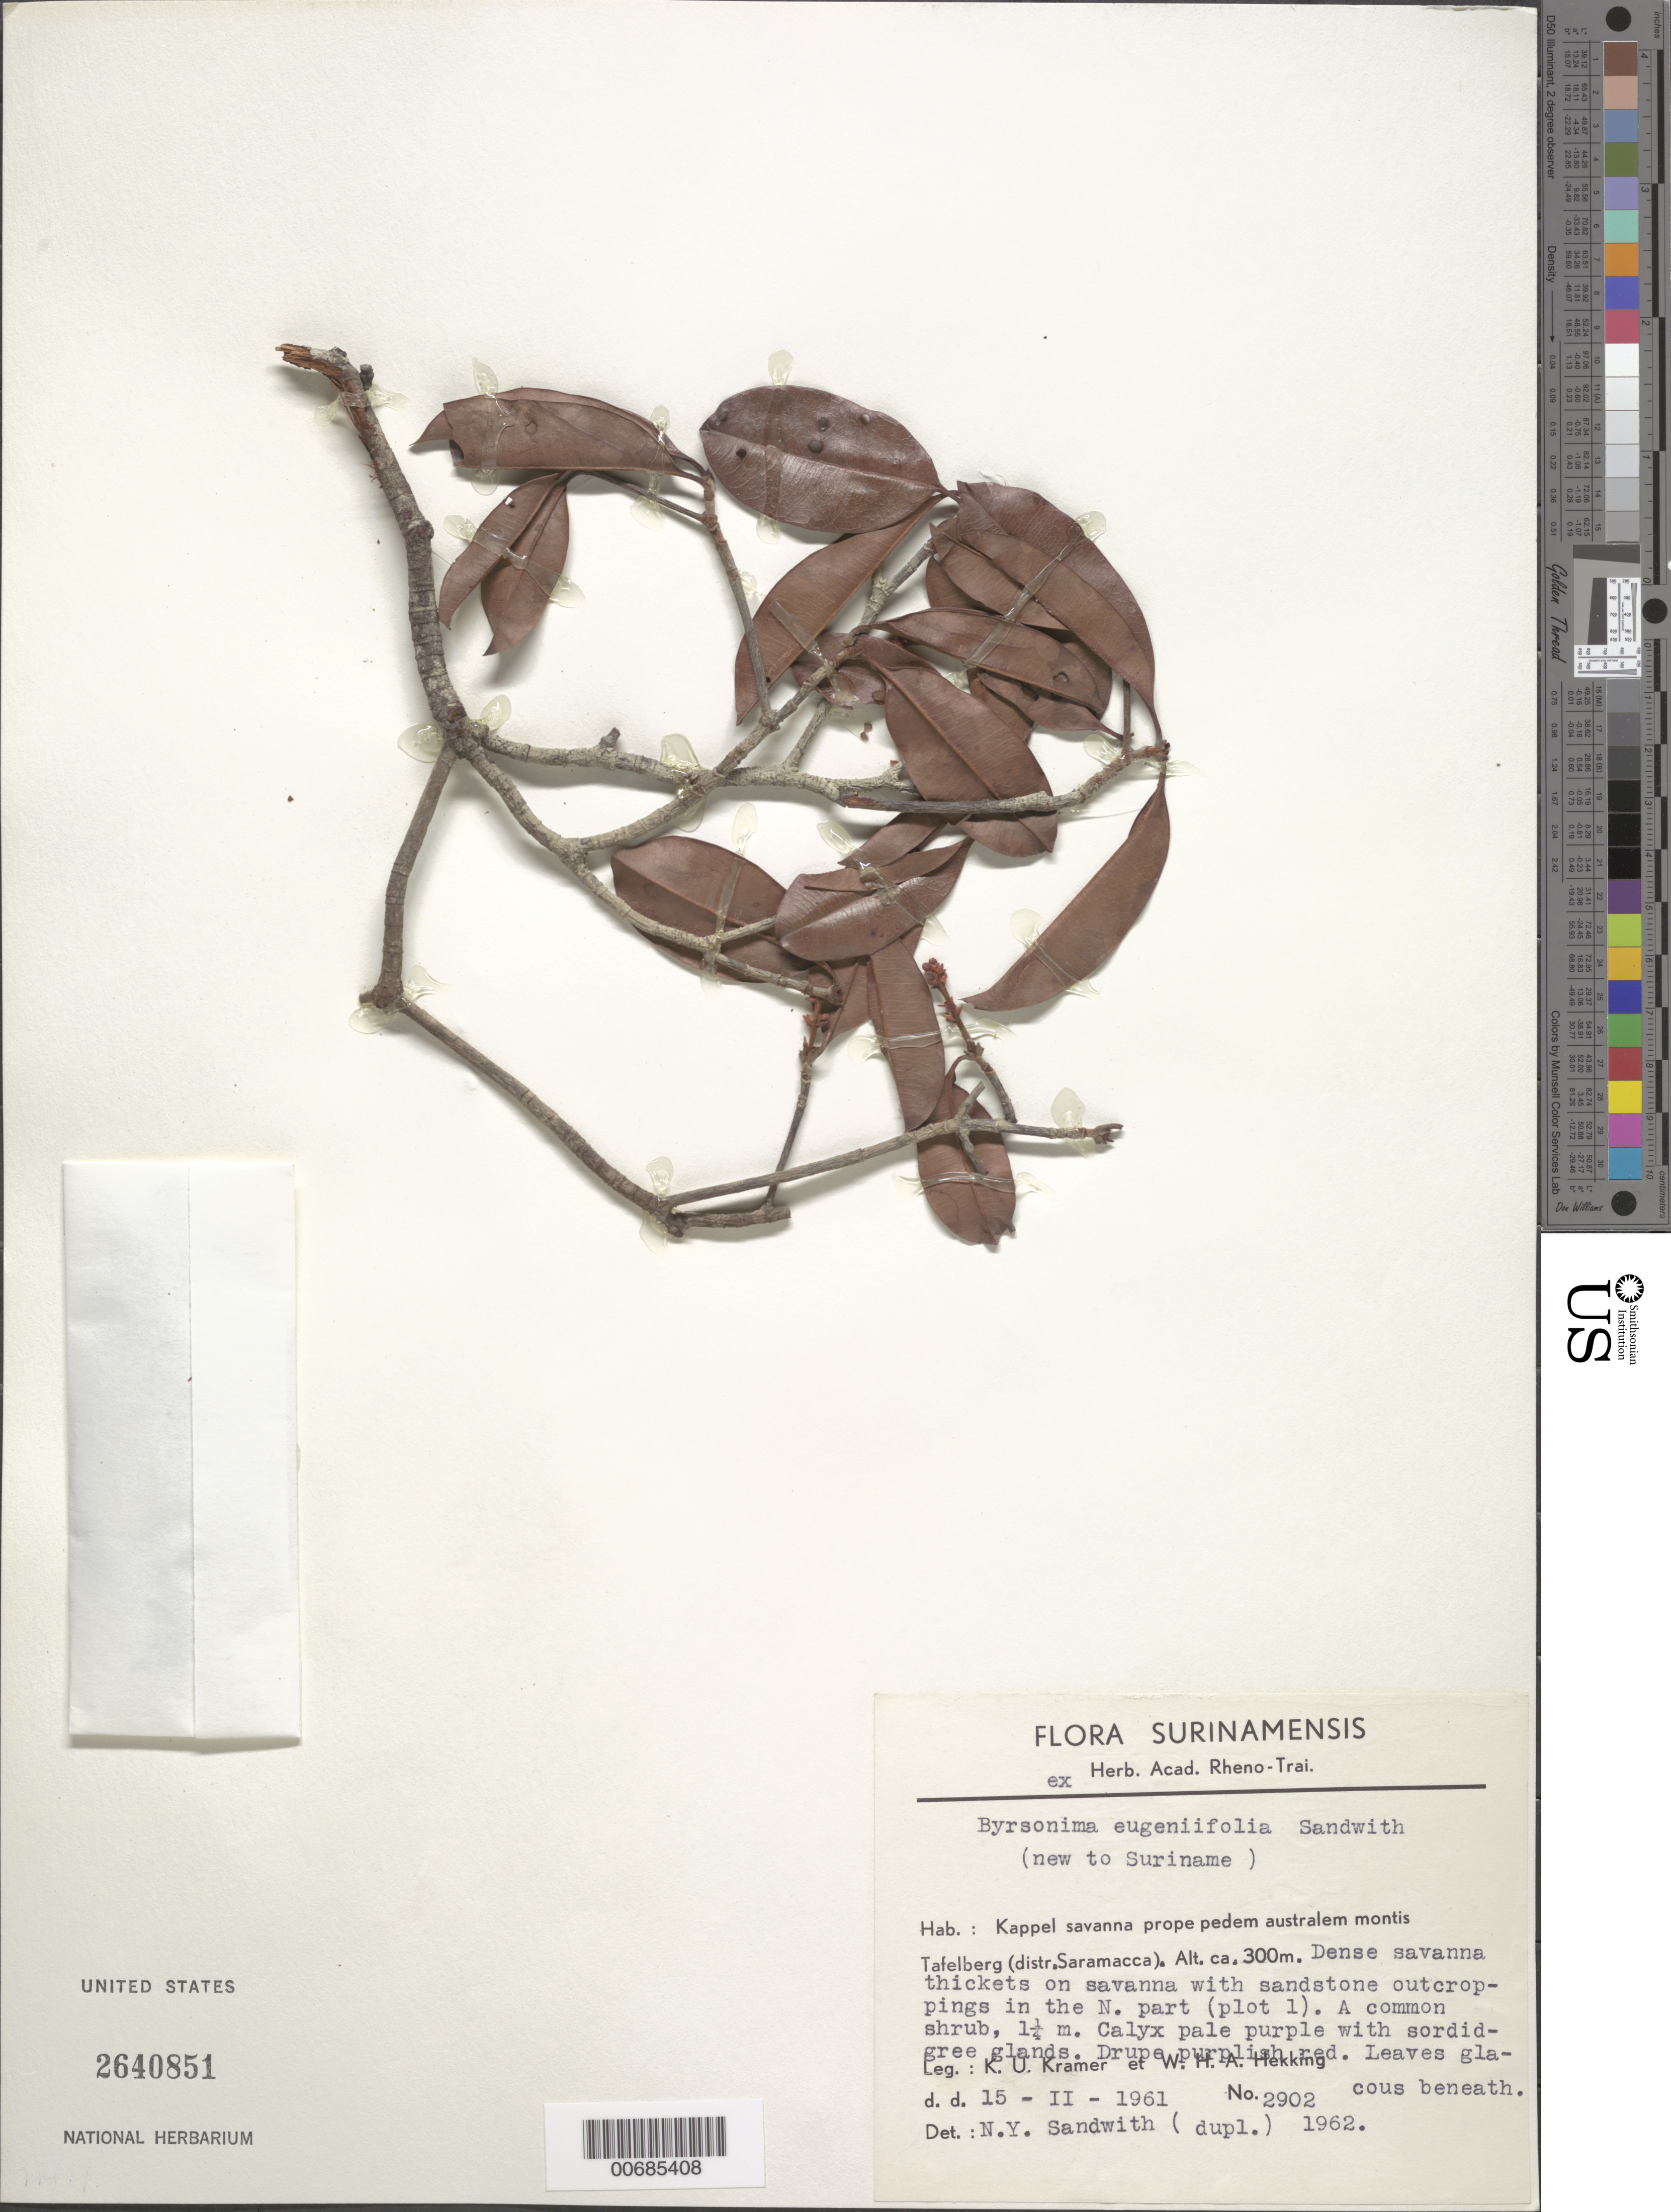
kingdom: Plantae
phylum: Tracheophyta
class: Magnoliopsida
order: Malpighiales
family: Malpighiaceae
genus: Byrsonima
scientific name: Byrsonima eugeniifolia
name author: Sandwith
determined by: Sandwith, N. Y.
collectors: K. U. Kramer & W. H. A. Hekking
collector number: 2902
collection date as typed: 15-Feb-61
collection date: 1961-02-15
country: Suriname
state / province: Saramacca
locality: Kappelsavanna, 10 km S of Tafelberg, near south foot of the mountain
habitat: Dense savanna thickets on savanna with sandstone outcroppings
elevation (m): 300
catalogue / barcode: US 2640851